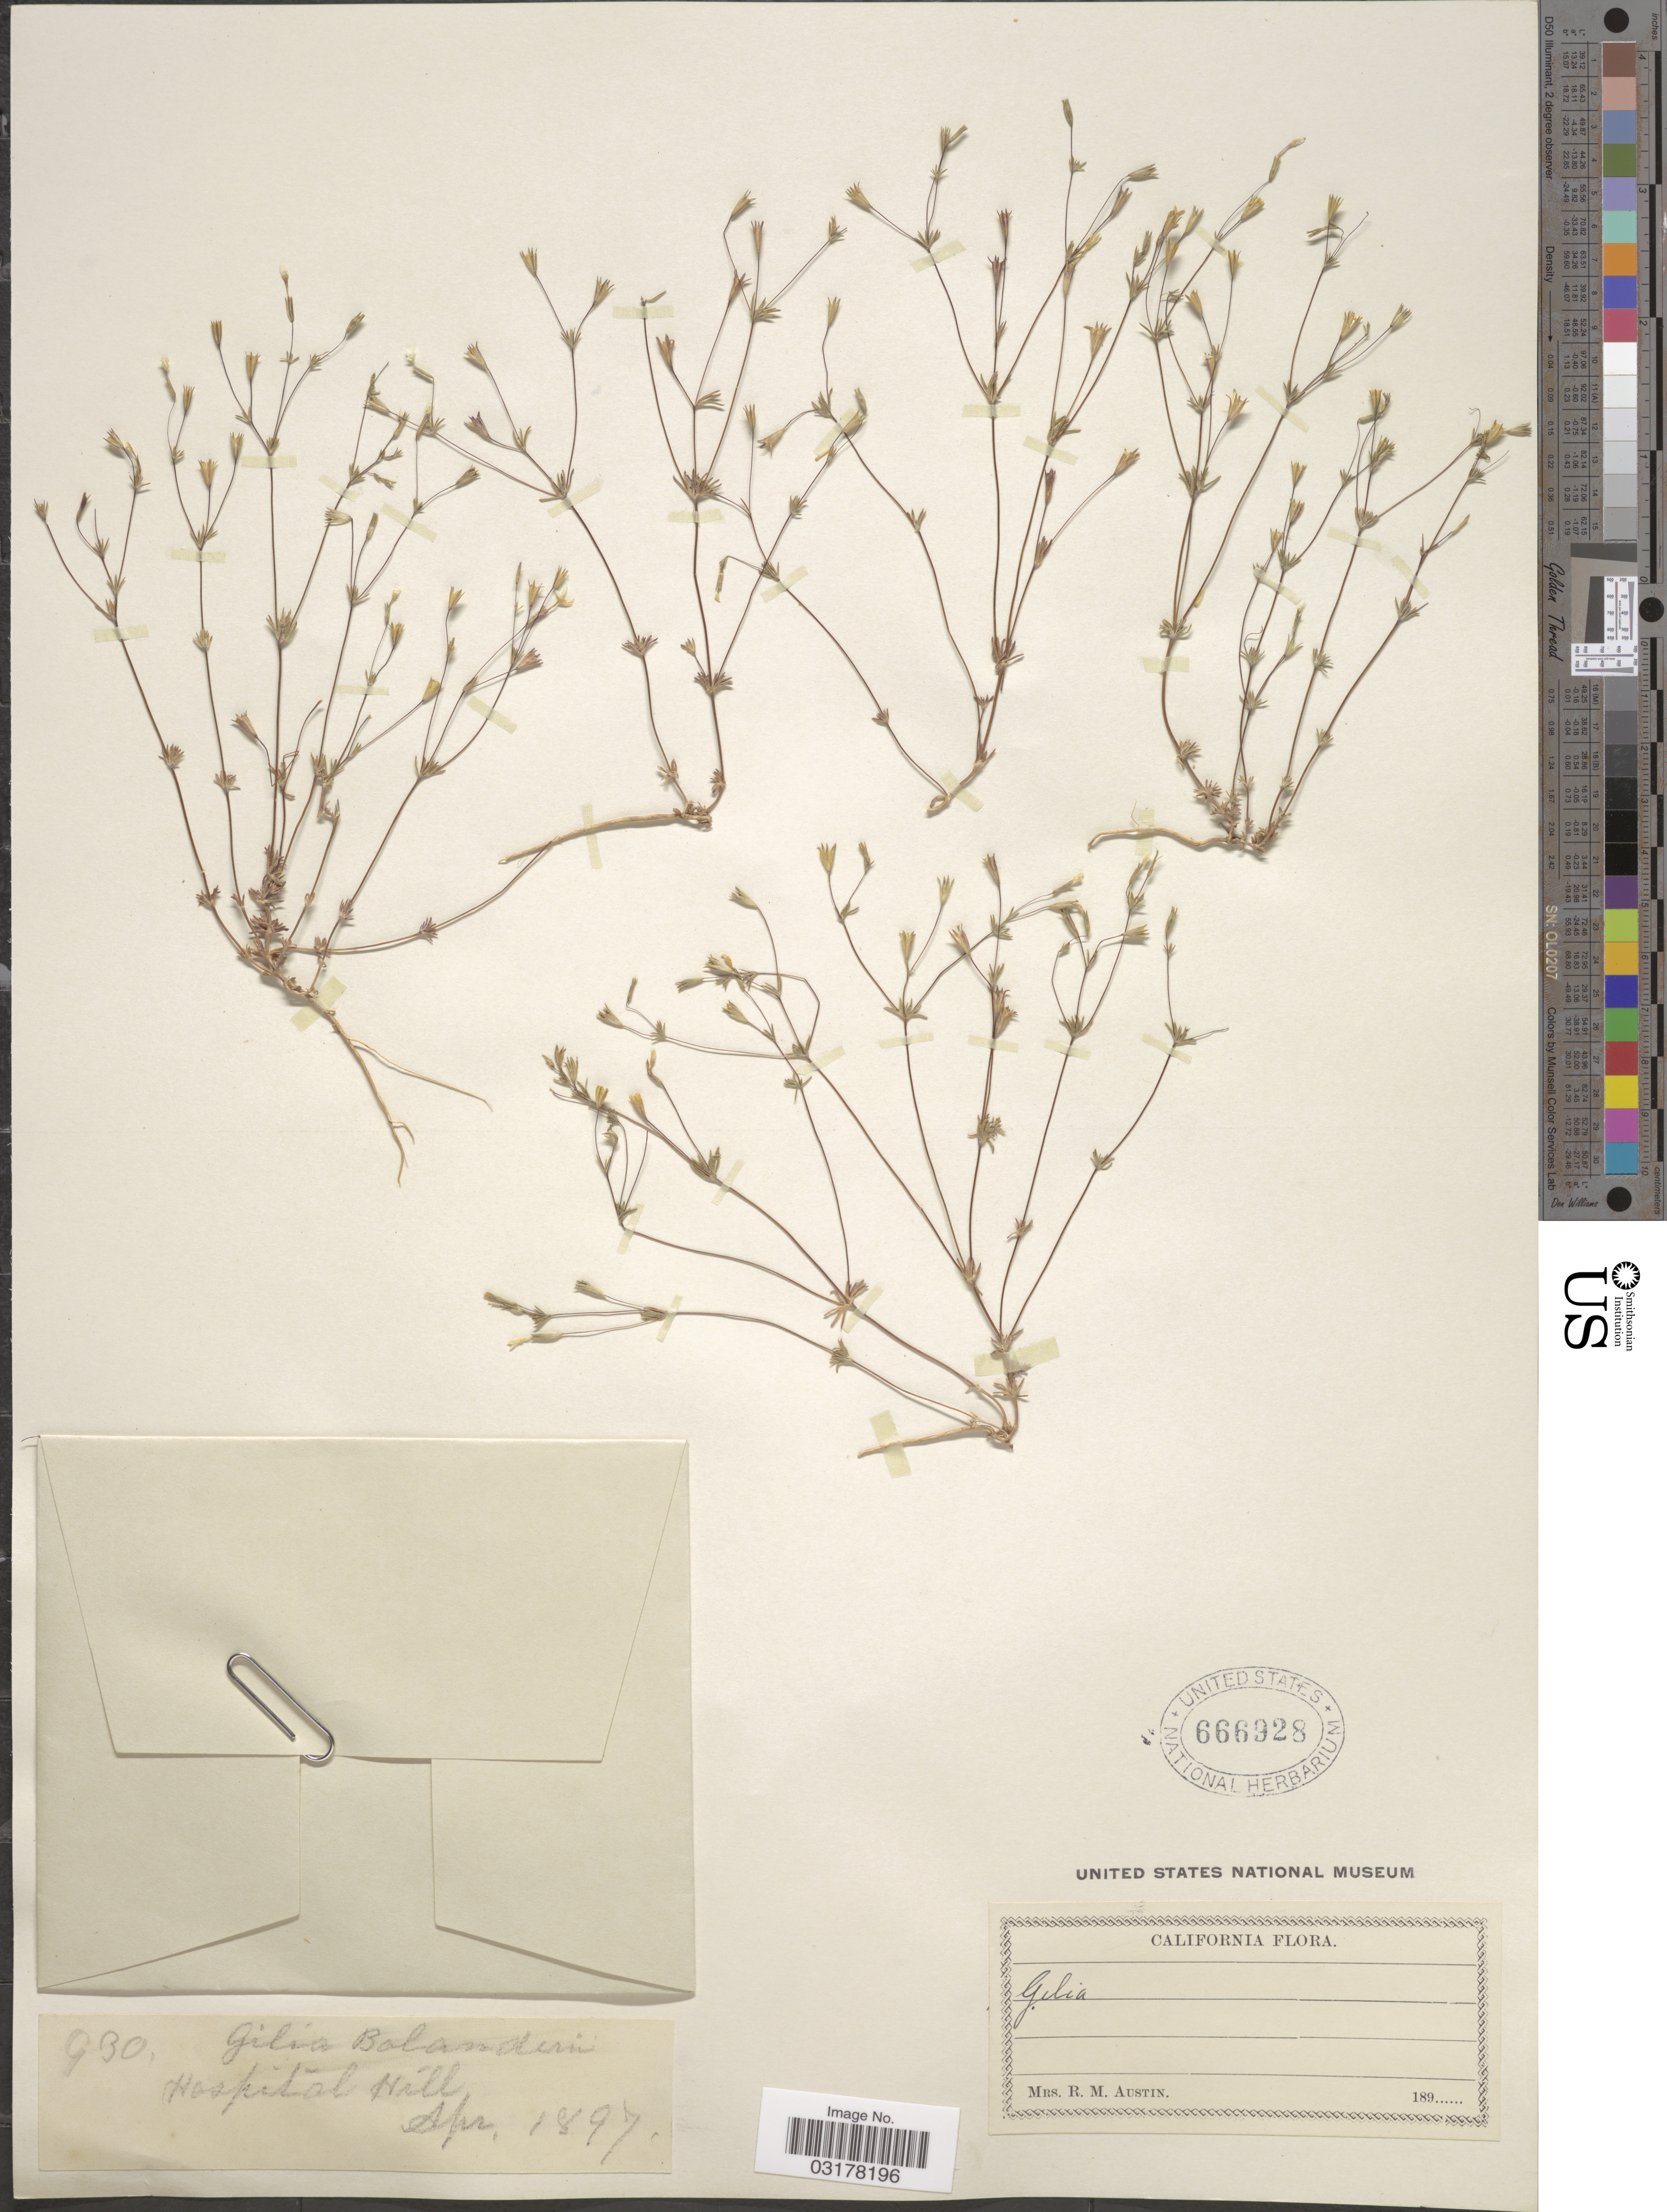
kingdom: Plantae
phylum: Tracheophyta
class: Magnoliopsida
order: Ericales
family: Polemoniaceae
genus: Leptosiphon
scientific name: Leptosiphon bolanderi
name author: (A. Gray) J.M. Porter & L.A. Johnson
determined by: Strong, Mark T., (BOT), Smithsonian Institution - National Museum of Natural History (UNITED STATES)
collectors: R. Austin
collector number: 930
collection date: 1897-04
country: United States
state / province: California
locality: Hospital Hill.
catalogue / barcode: US 666928